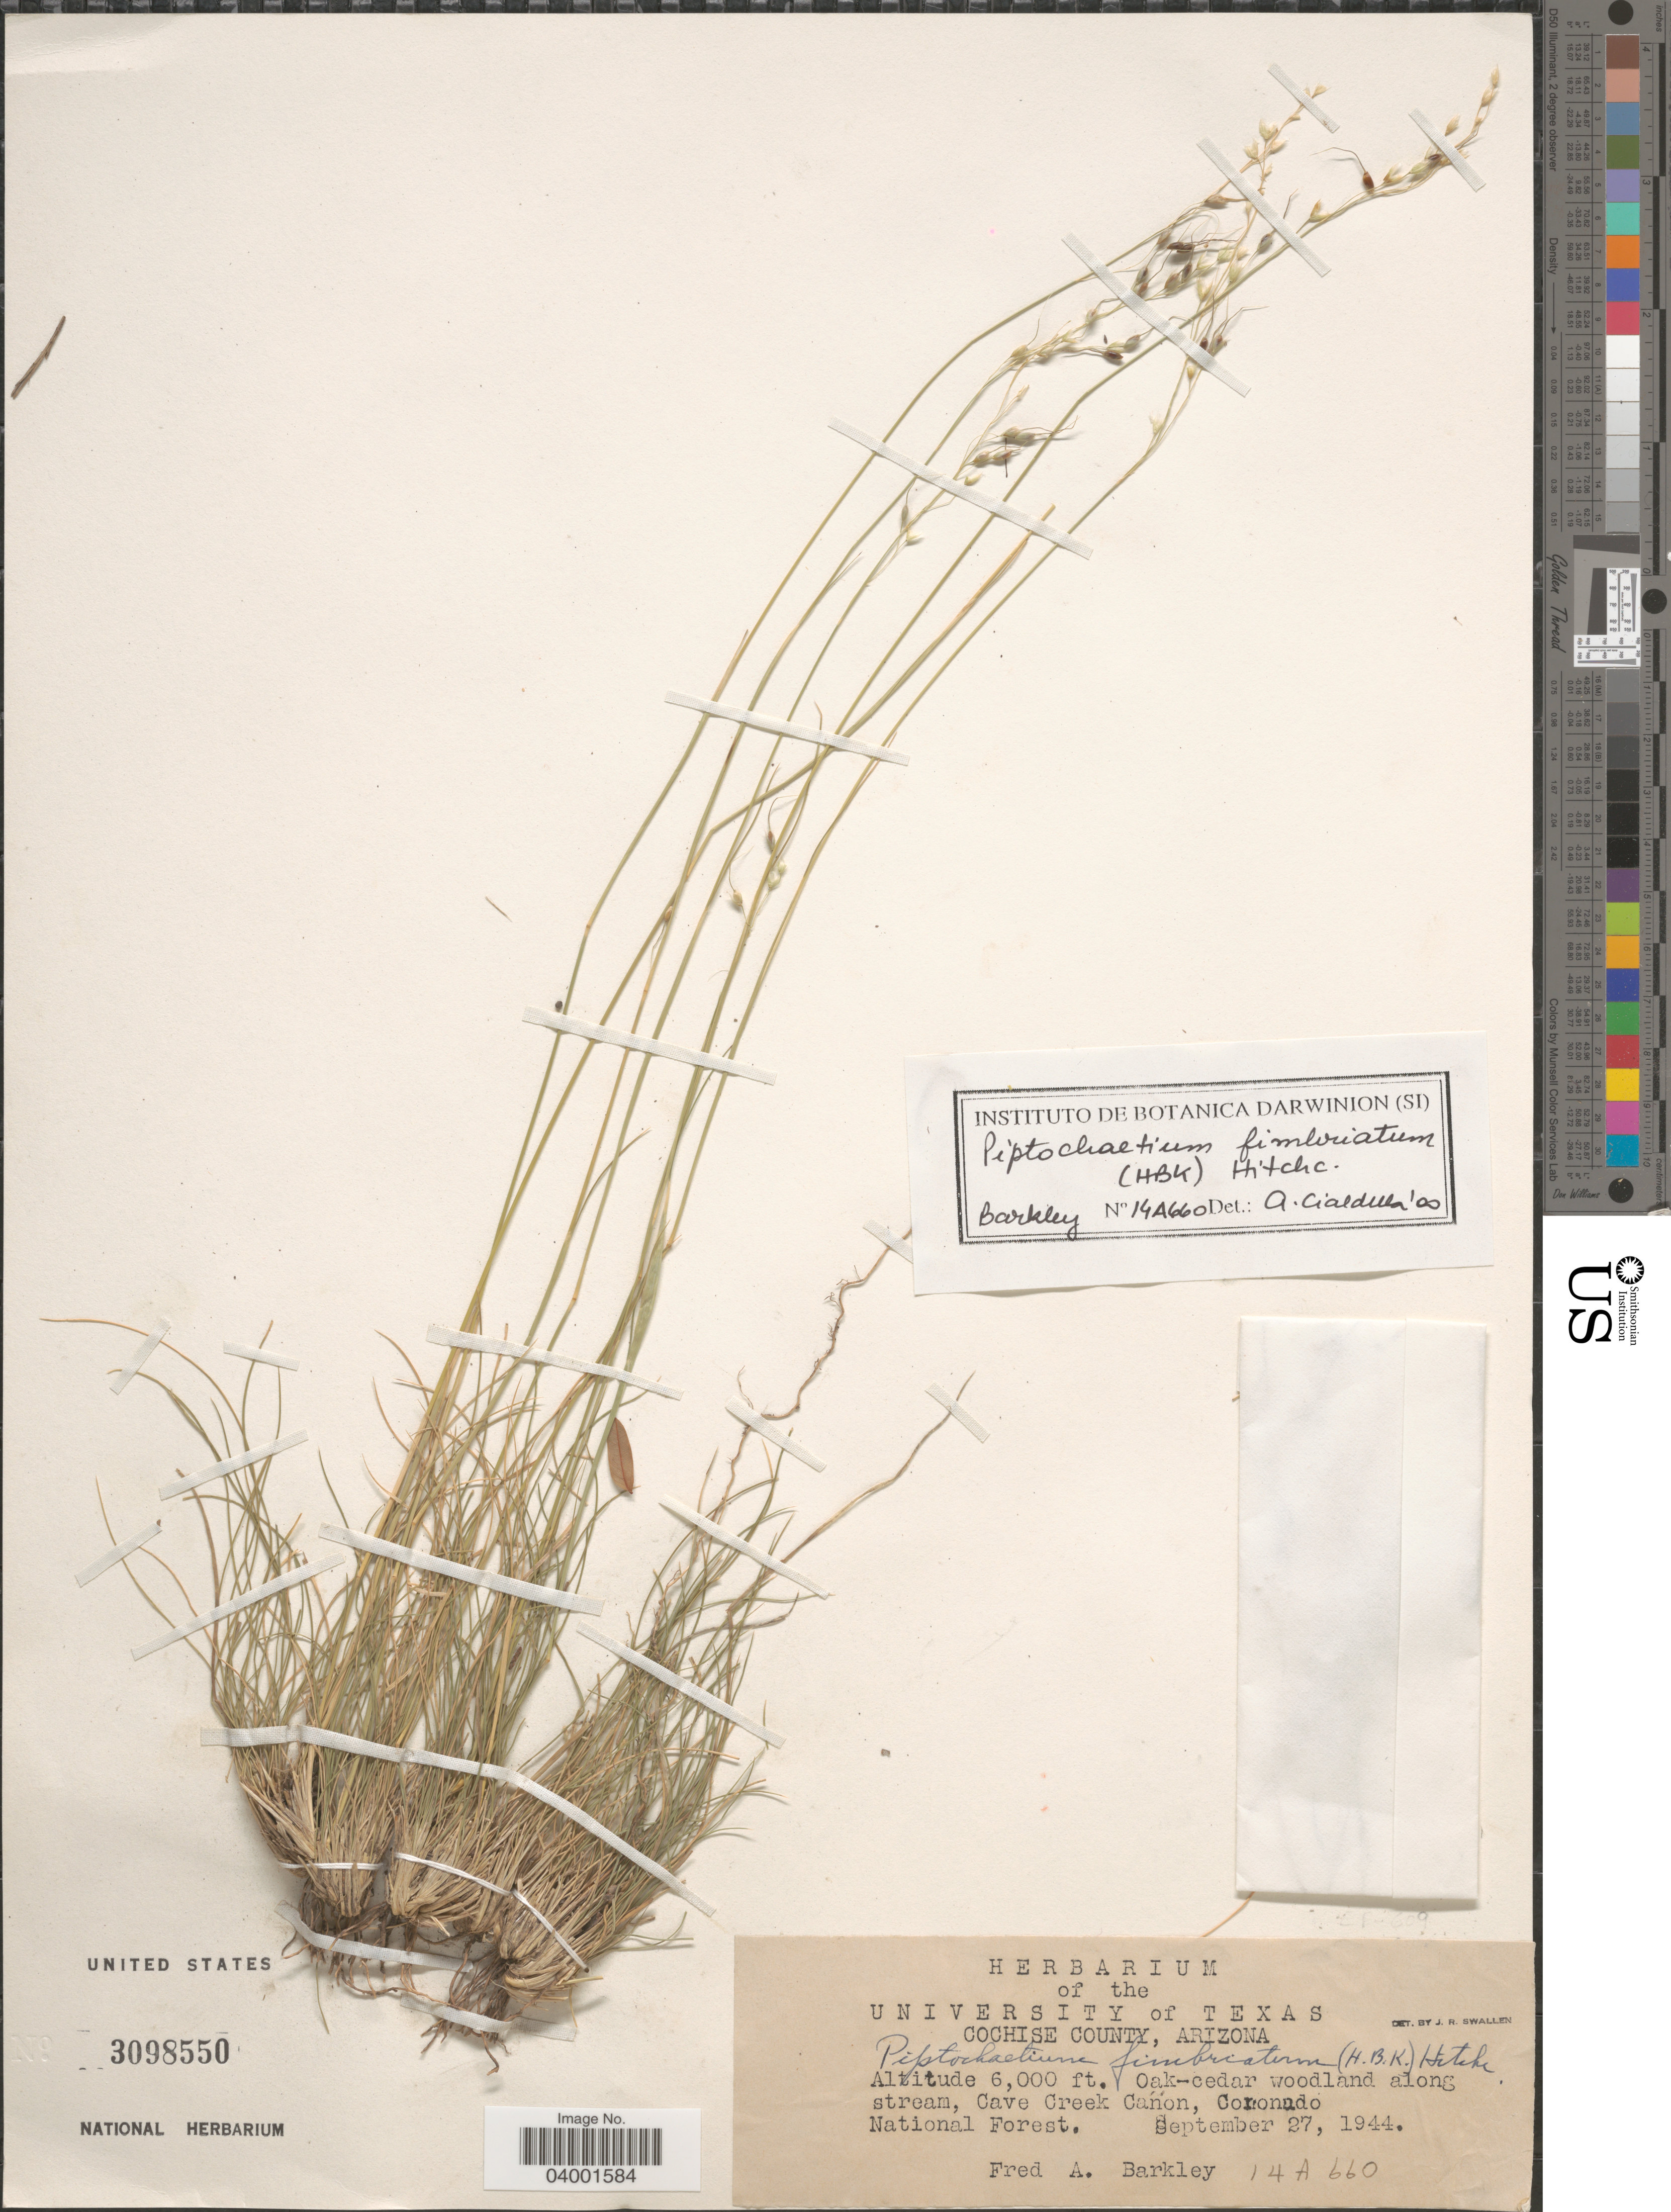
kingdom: Plantae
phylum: Tracheophyta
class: Liliopsida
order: Poales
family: Poaceae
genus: Piptochaetium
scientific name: Piptochaetium fimbriatum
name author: (Kunth) Hitchc.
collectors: F. A. Barkley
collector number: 14A660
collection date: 1944-09-27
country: United States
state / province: Arizona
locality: Cochise County. Oak-cedar woodland along stream, Cave Creek Canon, Coronado National Forest.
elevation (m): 1829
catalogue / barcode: US 3098550